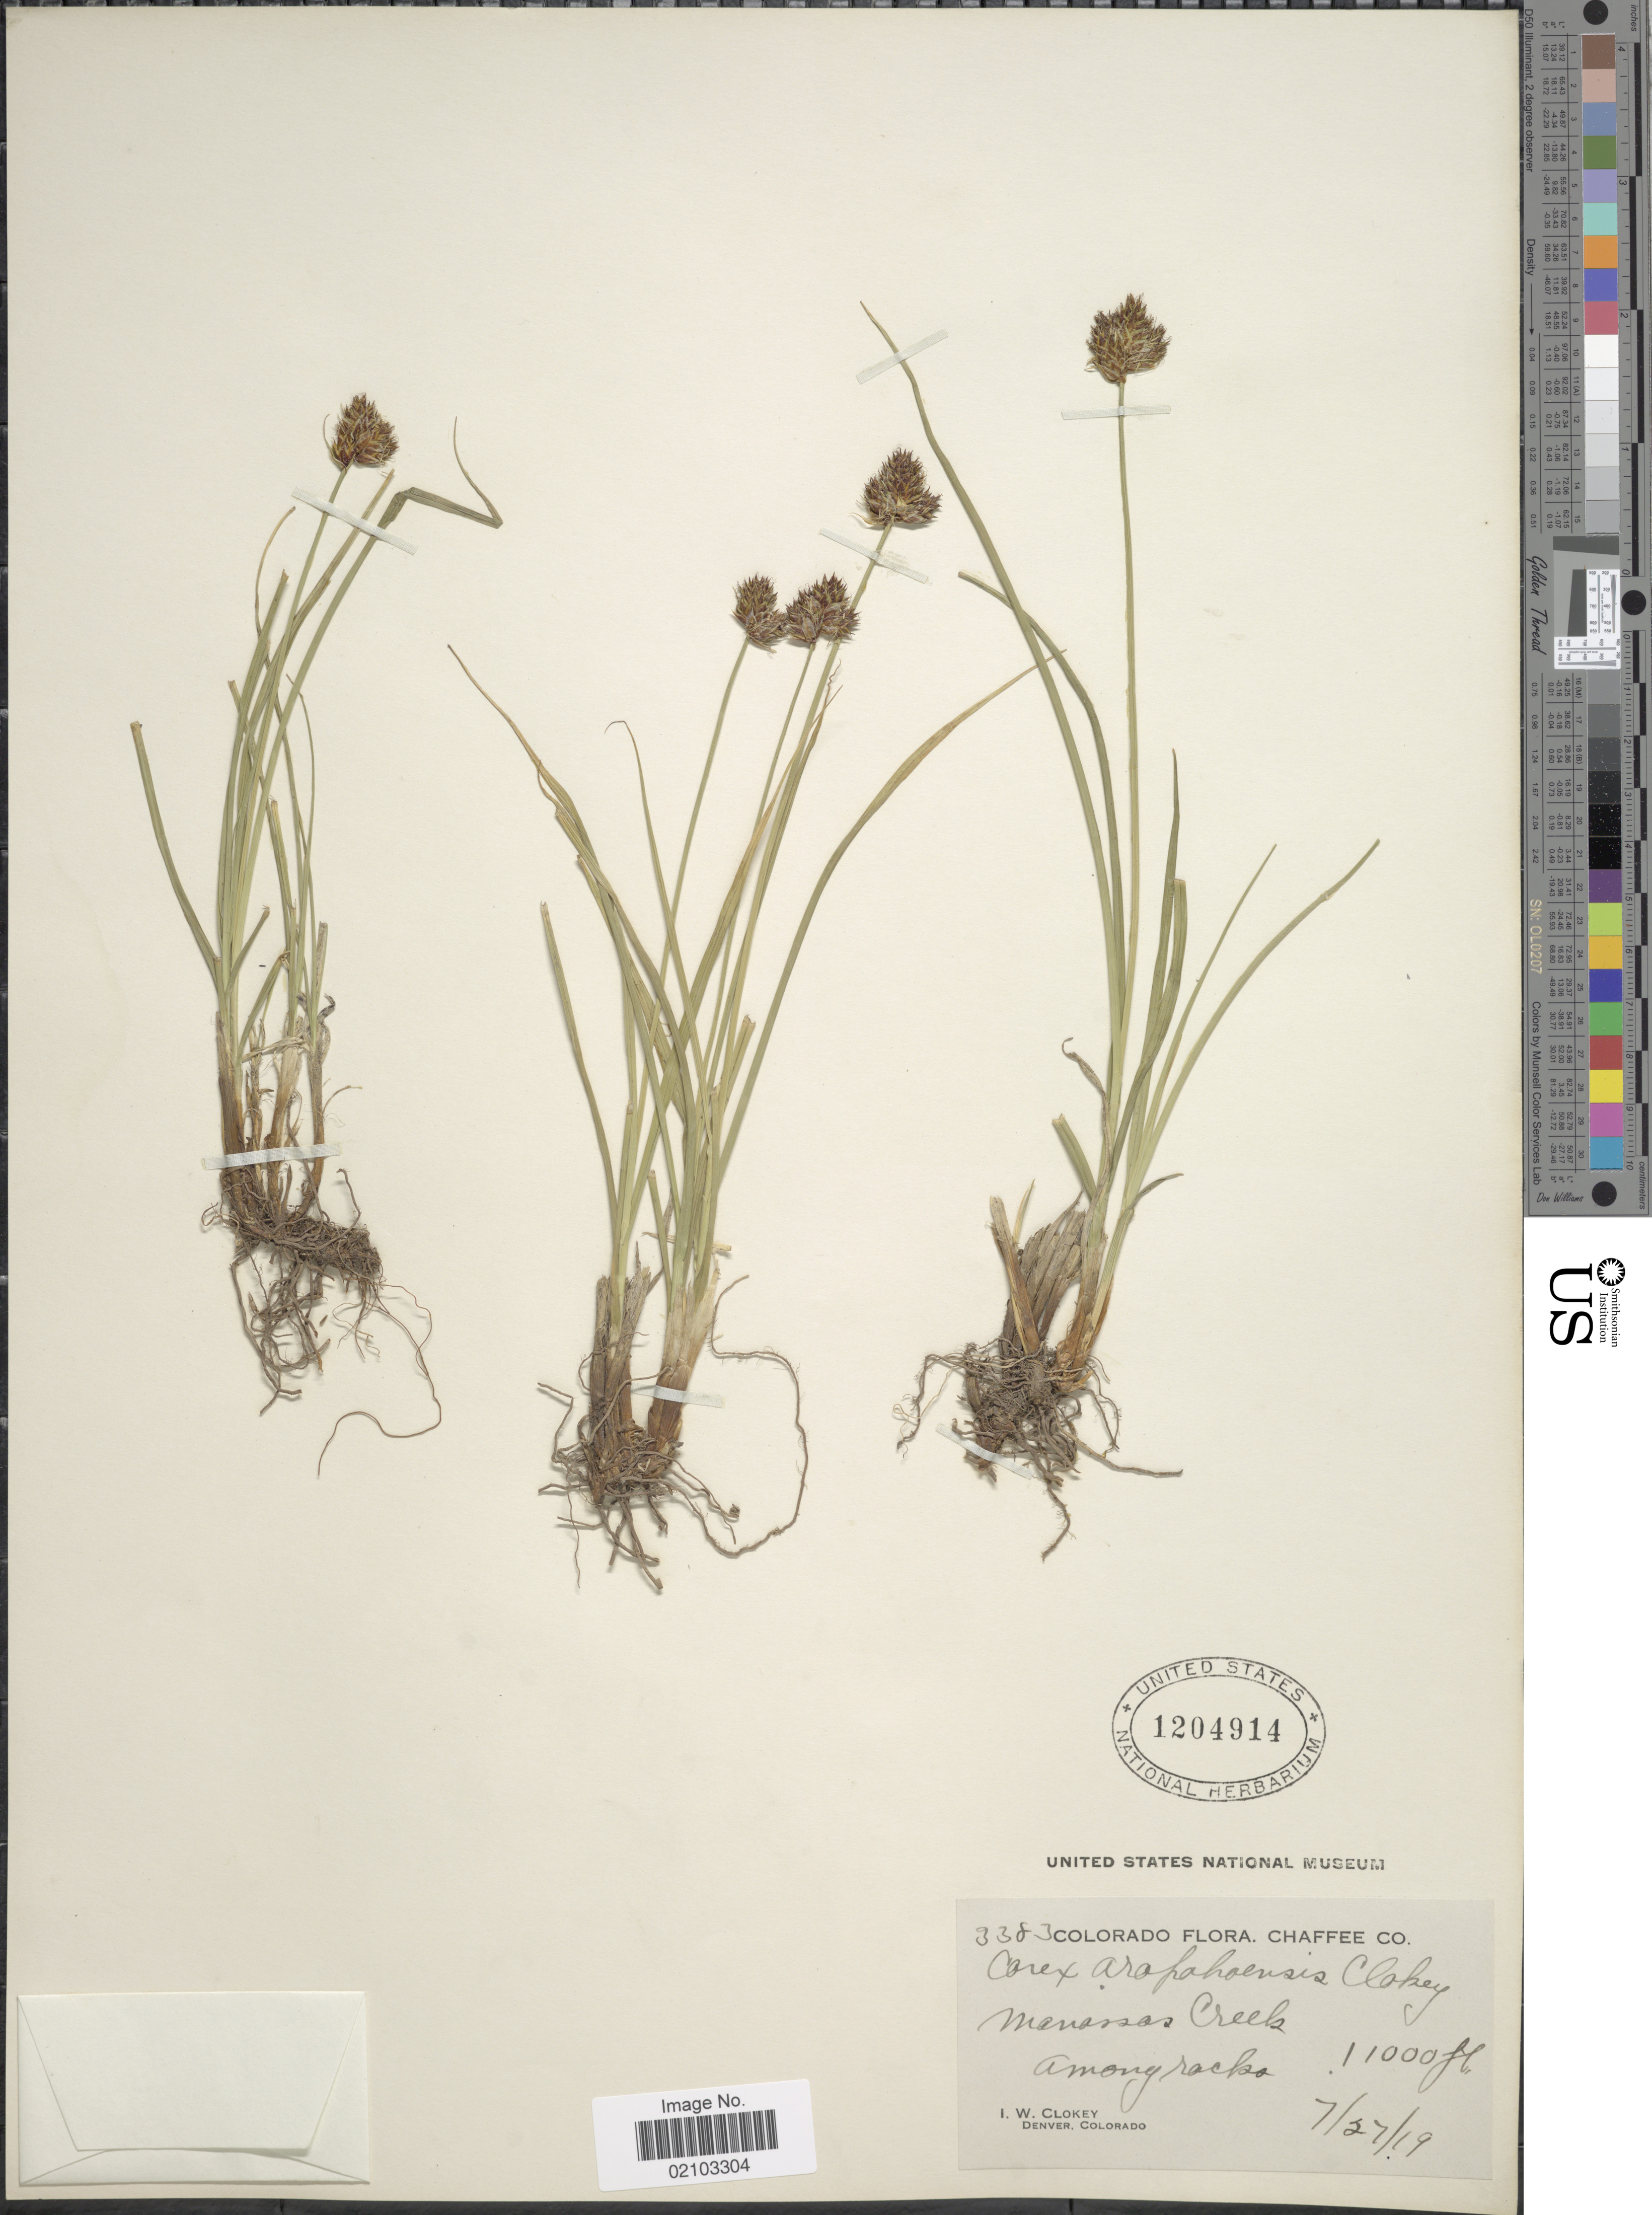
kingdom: Plantae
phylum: Tracheophyta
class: Liliopsida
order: Poales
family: Cyperaceae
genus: Carex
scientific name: Carex arapahoensis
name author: Clokey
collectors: I. W. Clokey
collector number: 3383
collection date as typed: Transcribed d/m/y: 27/7/19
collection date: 1919-07-27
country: United States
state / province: Colorado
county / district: Chaffee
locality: Chaffee Co. Manassas Creek. Among rocks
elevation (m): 3353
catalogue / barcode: US 1204914